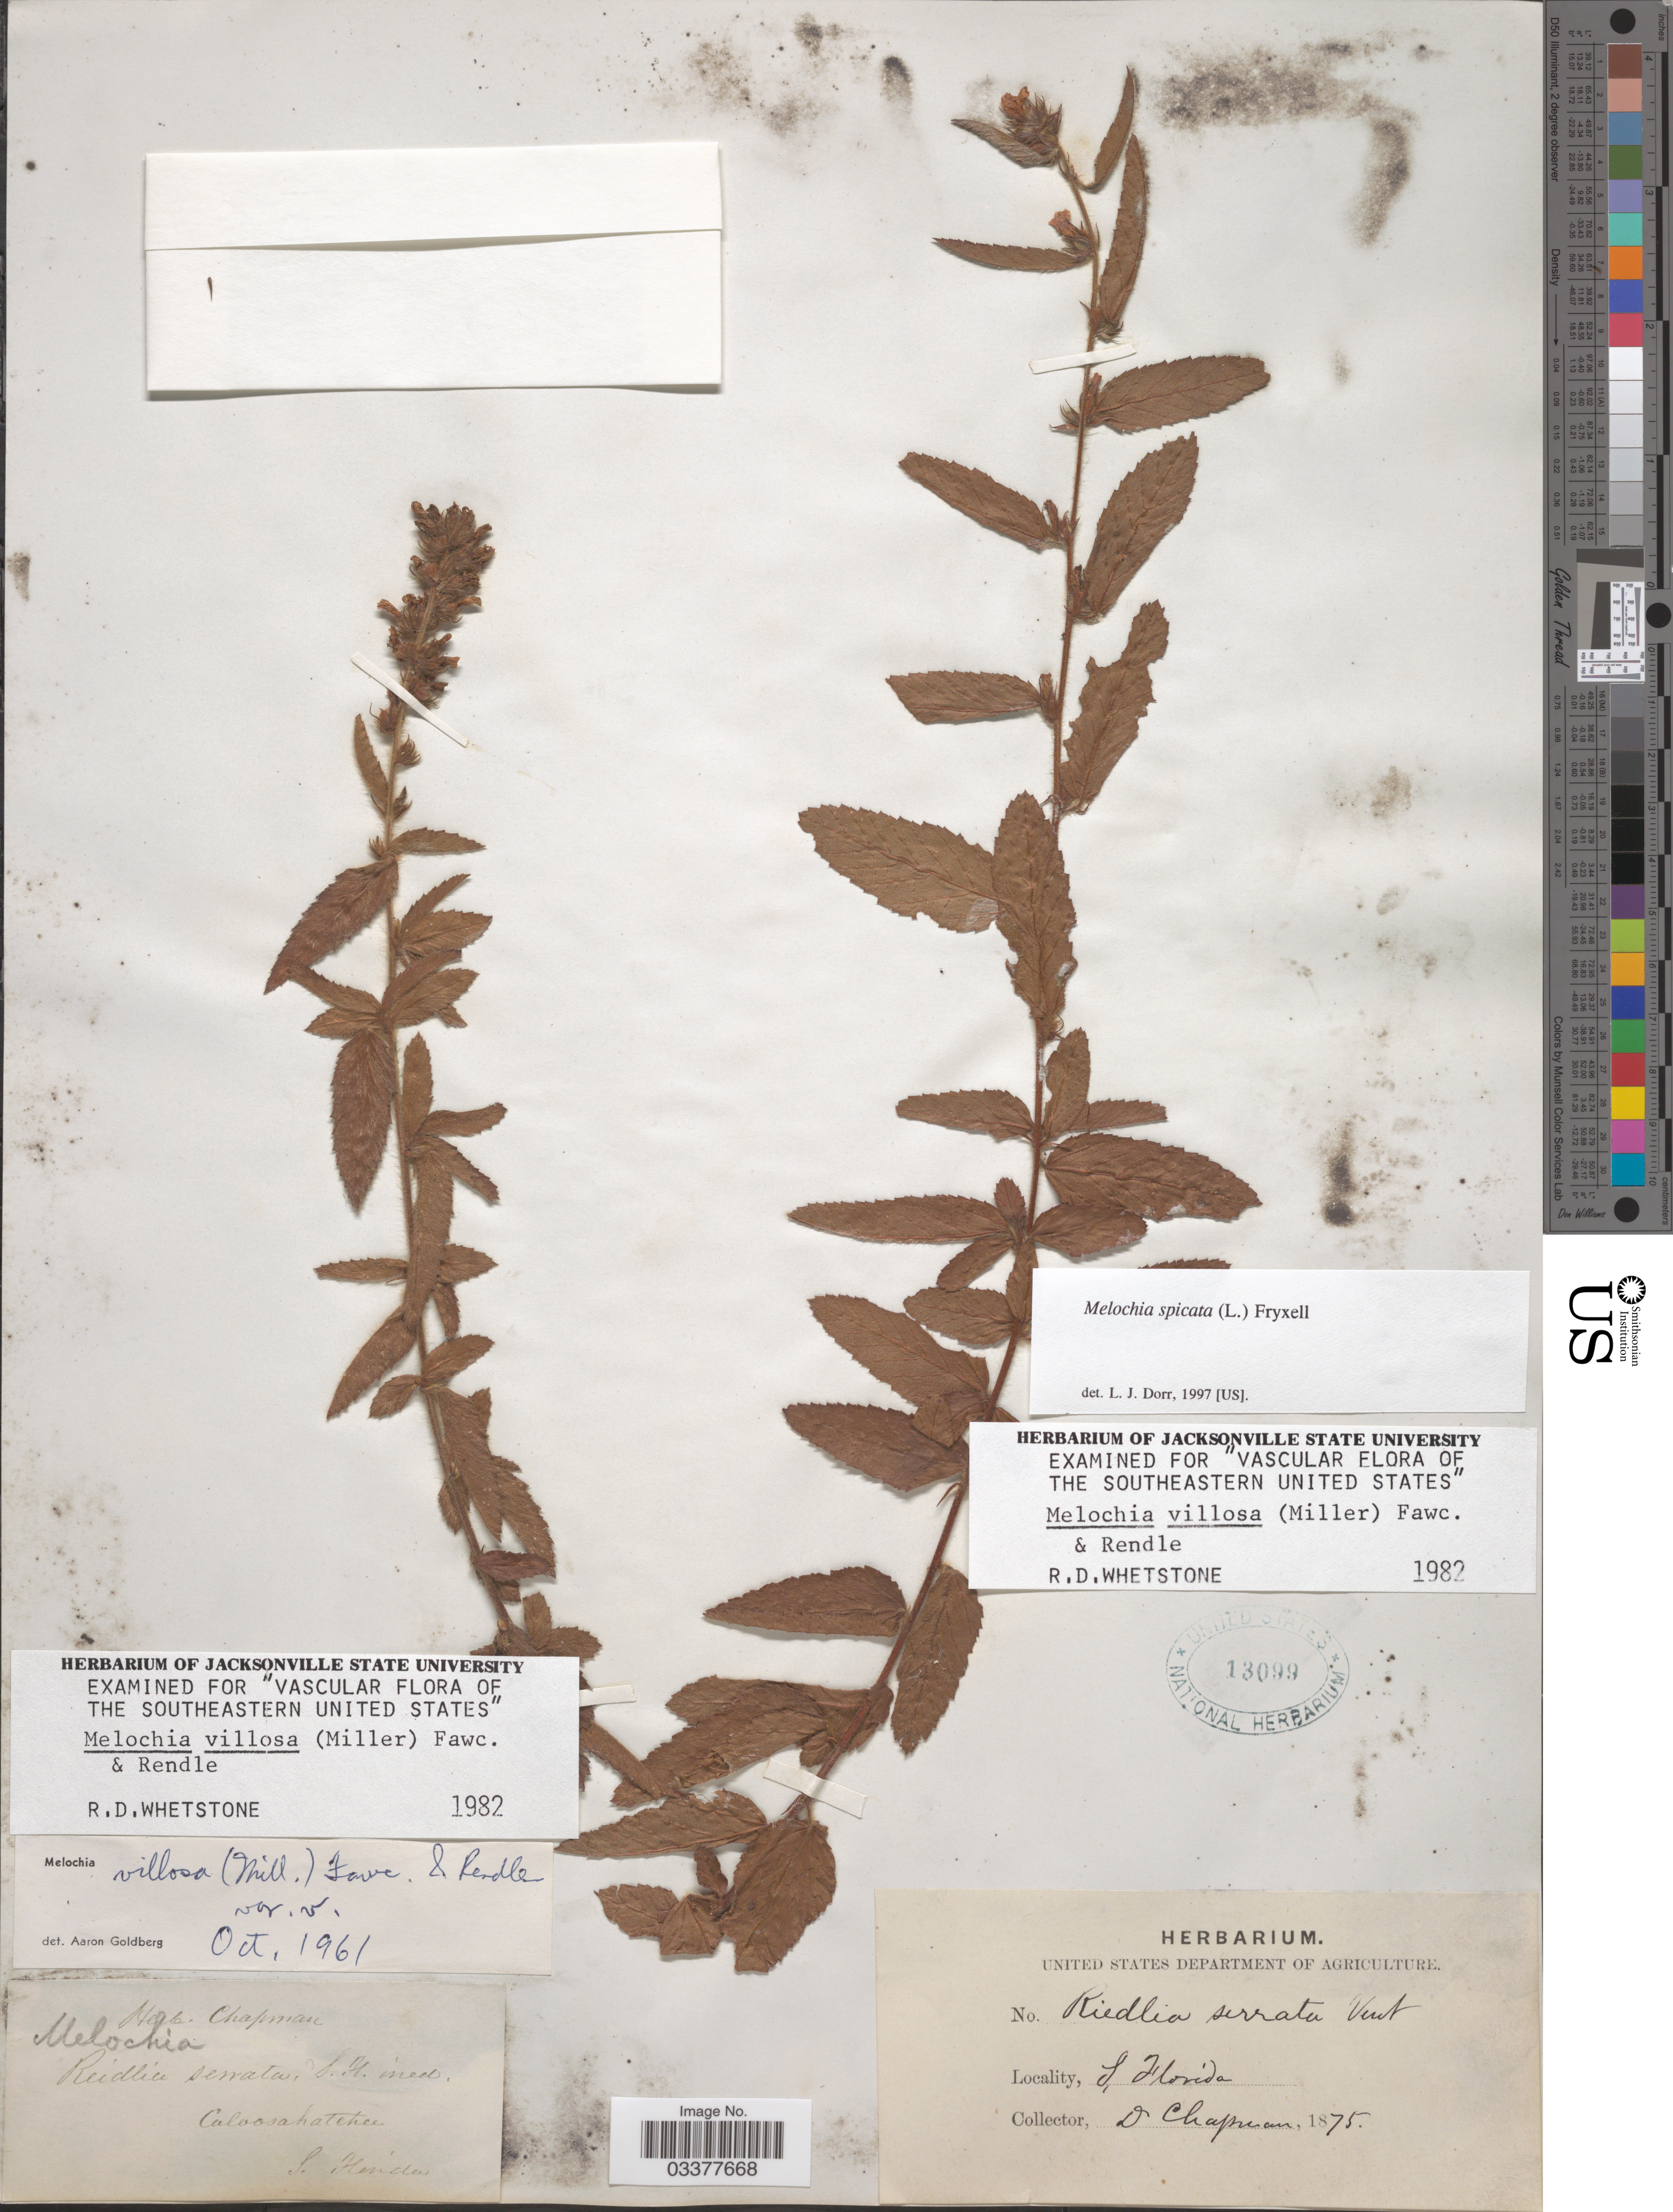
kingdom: Plantae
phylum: Tracheophyta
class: Magnoliopsida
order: Malvales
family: Malvaceae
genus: Melochia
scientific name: Melochia spicata var. spicata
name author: (L.) Fryxell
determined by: Dorr, L. J., (BOT), Smithsonian Institution - National Museum of Natural History (UNITED STATES)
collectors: Chapman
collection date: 1875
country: United States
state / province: Florida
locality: S. Florida. Caloosahatchee.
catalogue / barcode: US 13099